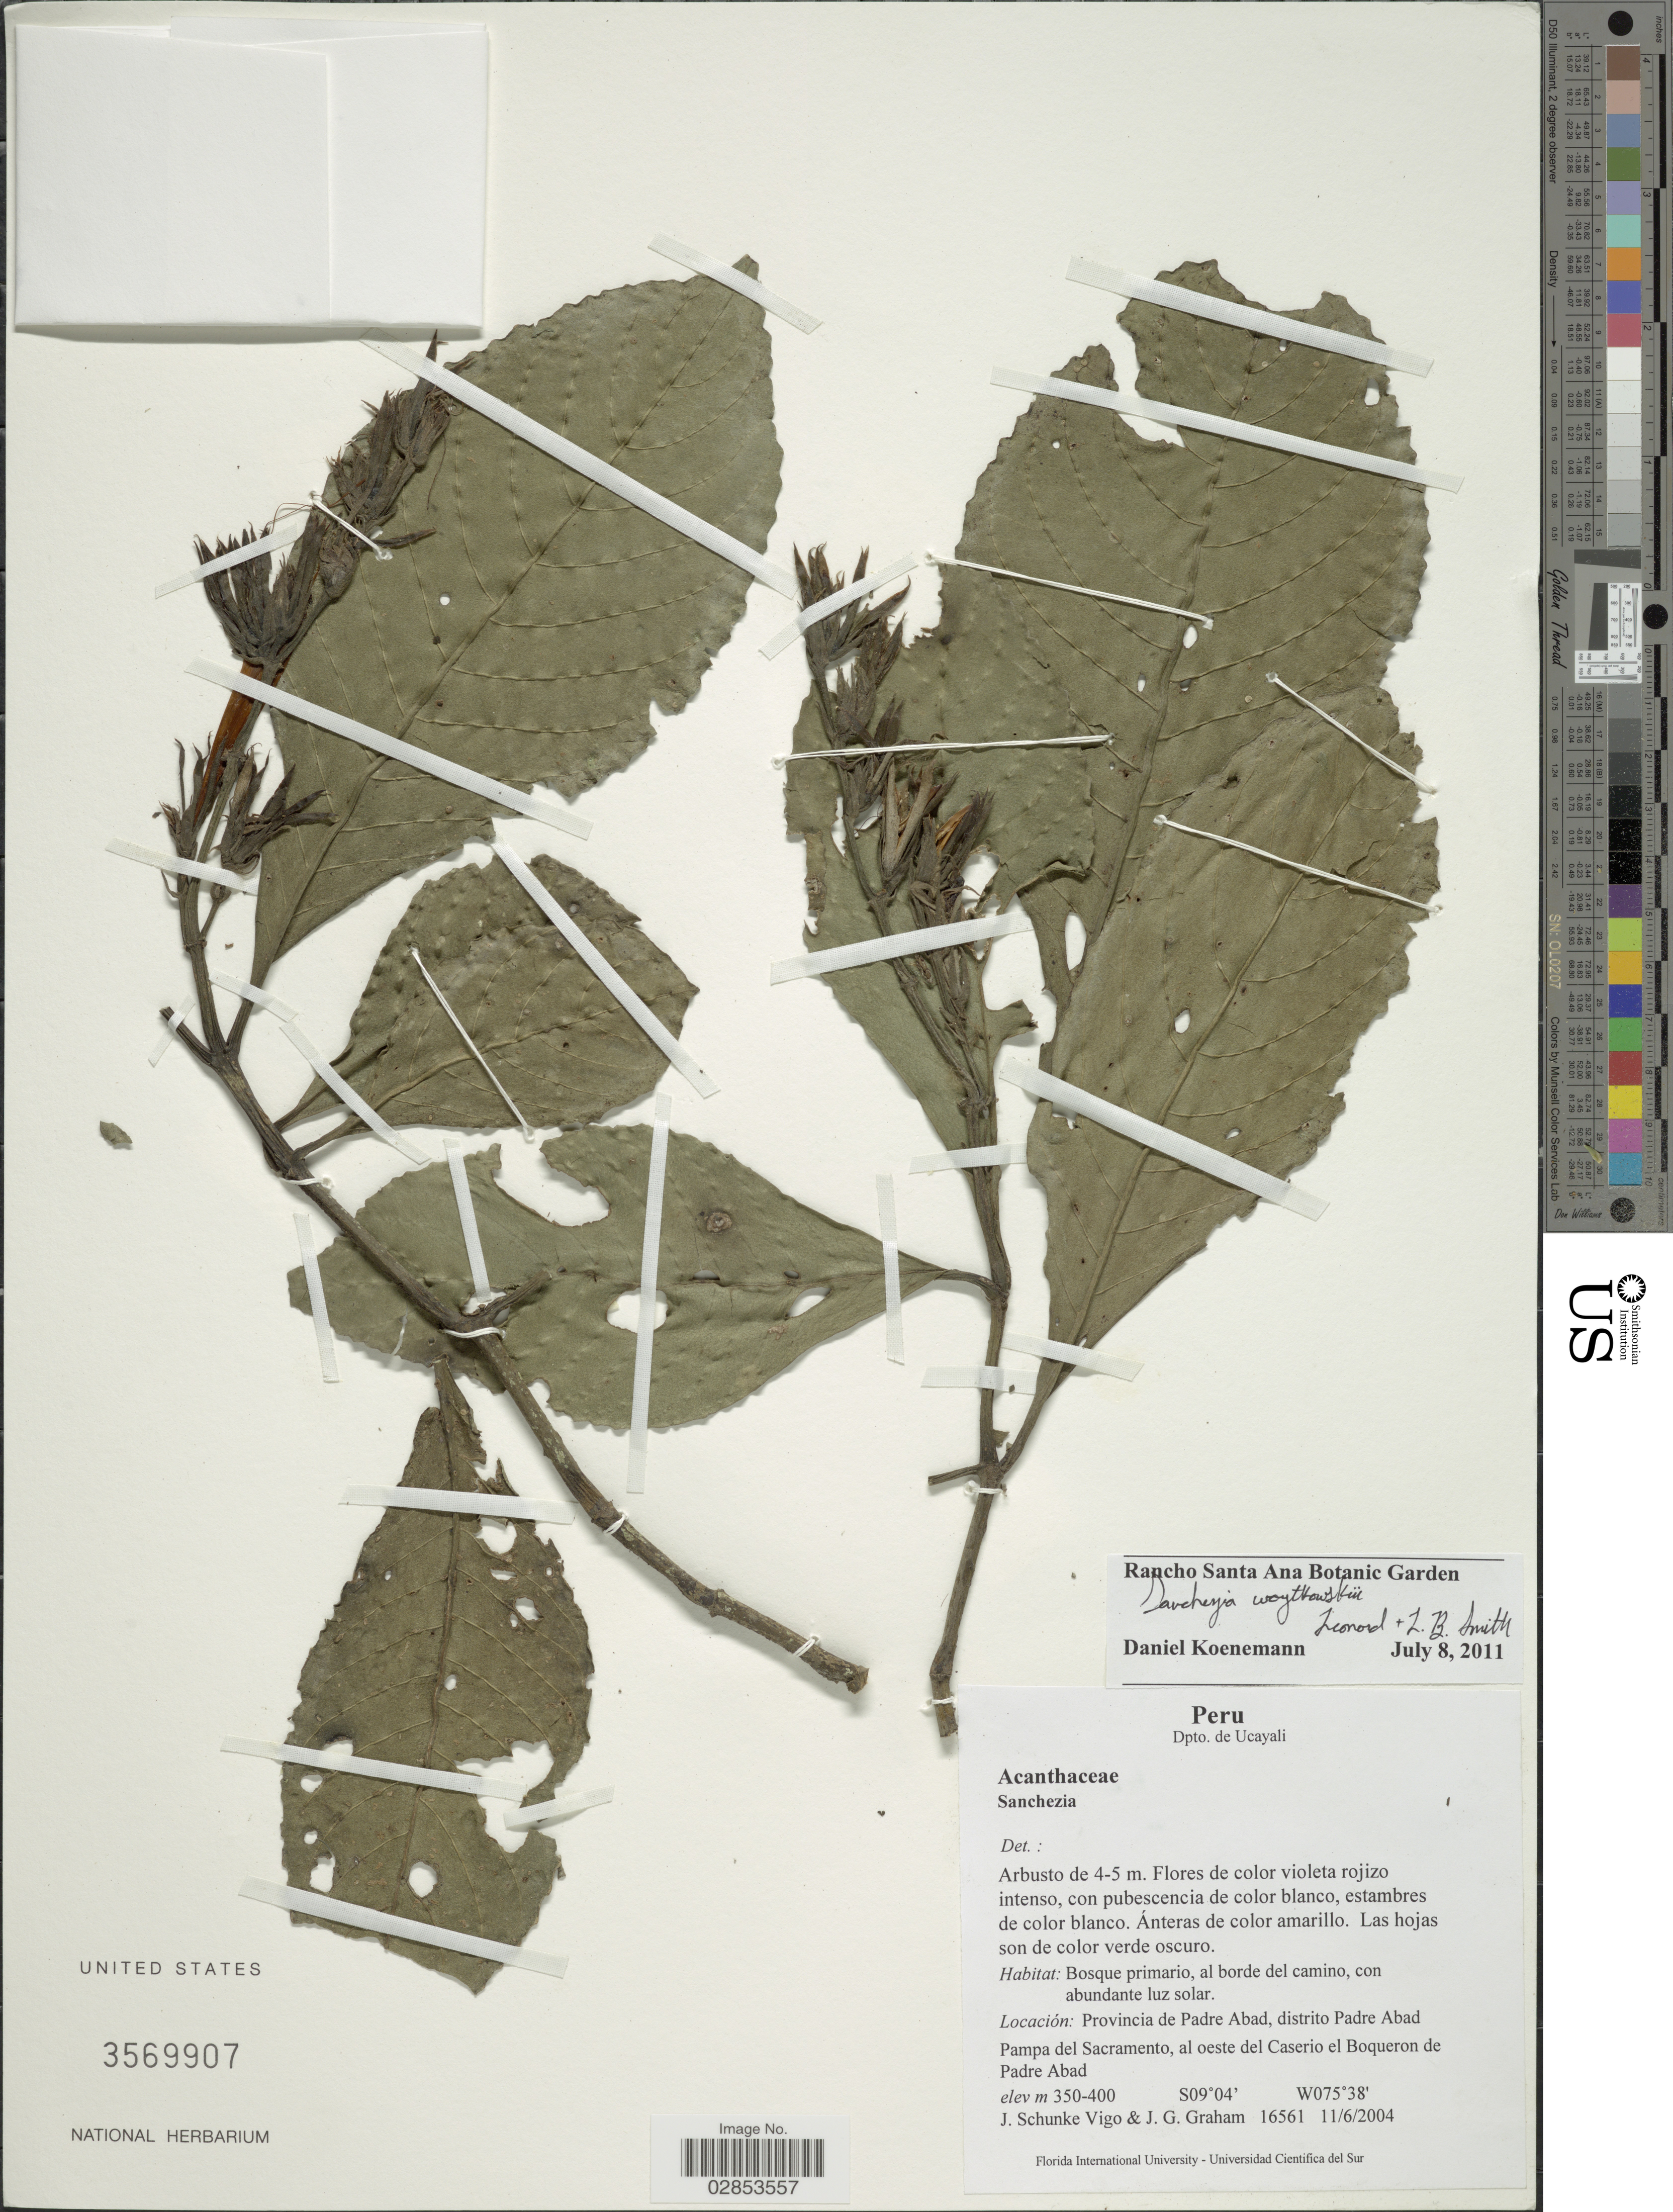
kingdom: Plantae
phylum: Tracheophyta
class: Magnoliopsida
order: Lamiales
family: Acanthaceae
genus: Sanchezia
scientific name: Sanchezia klugii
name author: Leonard & L.B. Sm.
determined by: Azevedo, Igor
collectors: J. Schunke Vigo & J. Graham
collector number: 16561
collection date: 2004-06-11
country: Peru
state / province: Ucayali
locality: Dpto. de Ucayali. Provincia de Padre Abad, distrito Padre Abad. Pampa del Sacramento, al oeste del Caserio el Boqueron de Padre Abad.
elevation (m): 350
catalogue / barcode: US 3569907